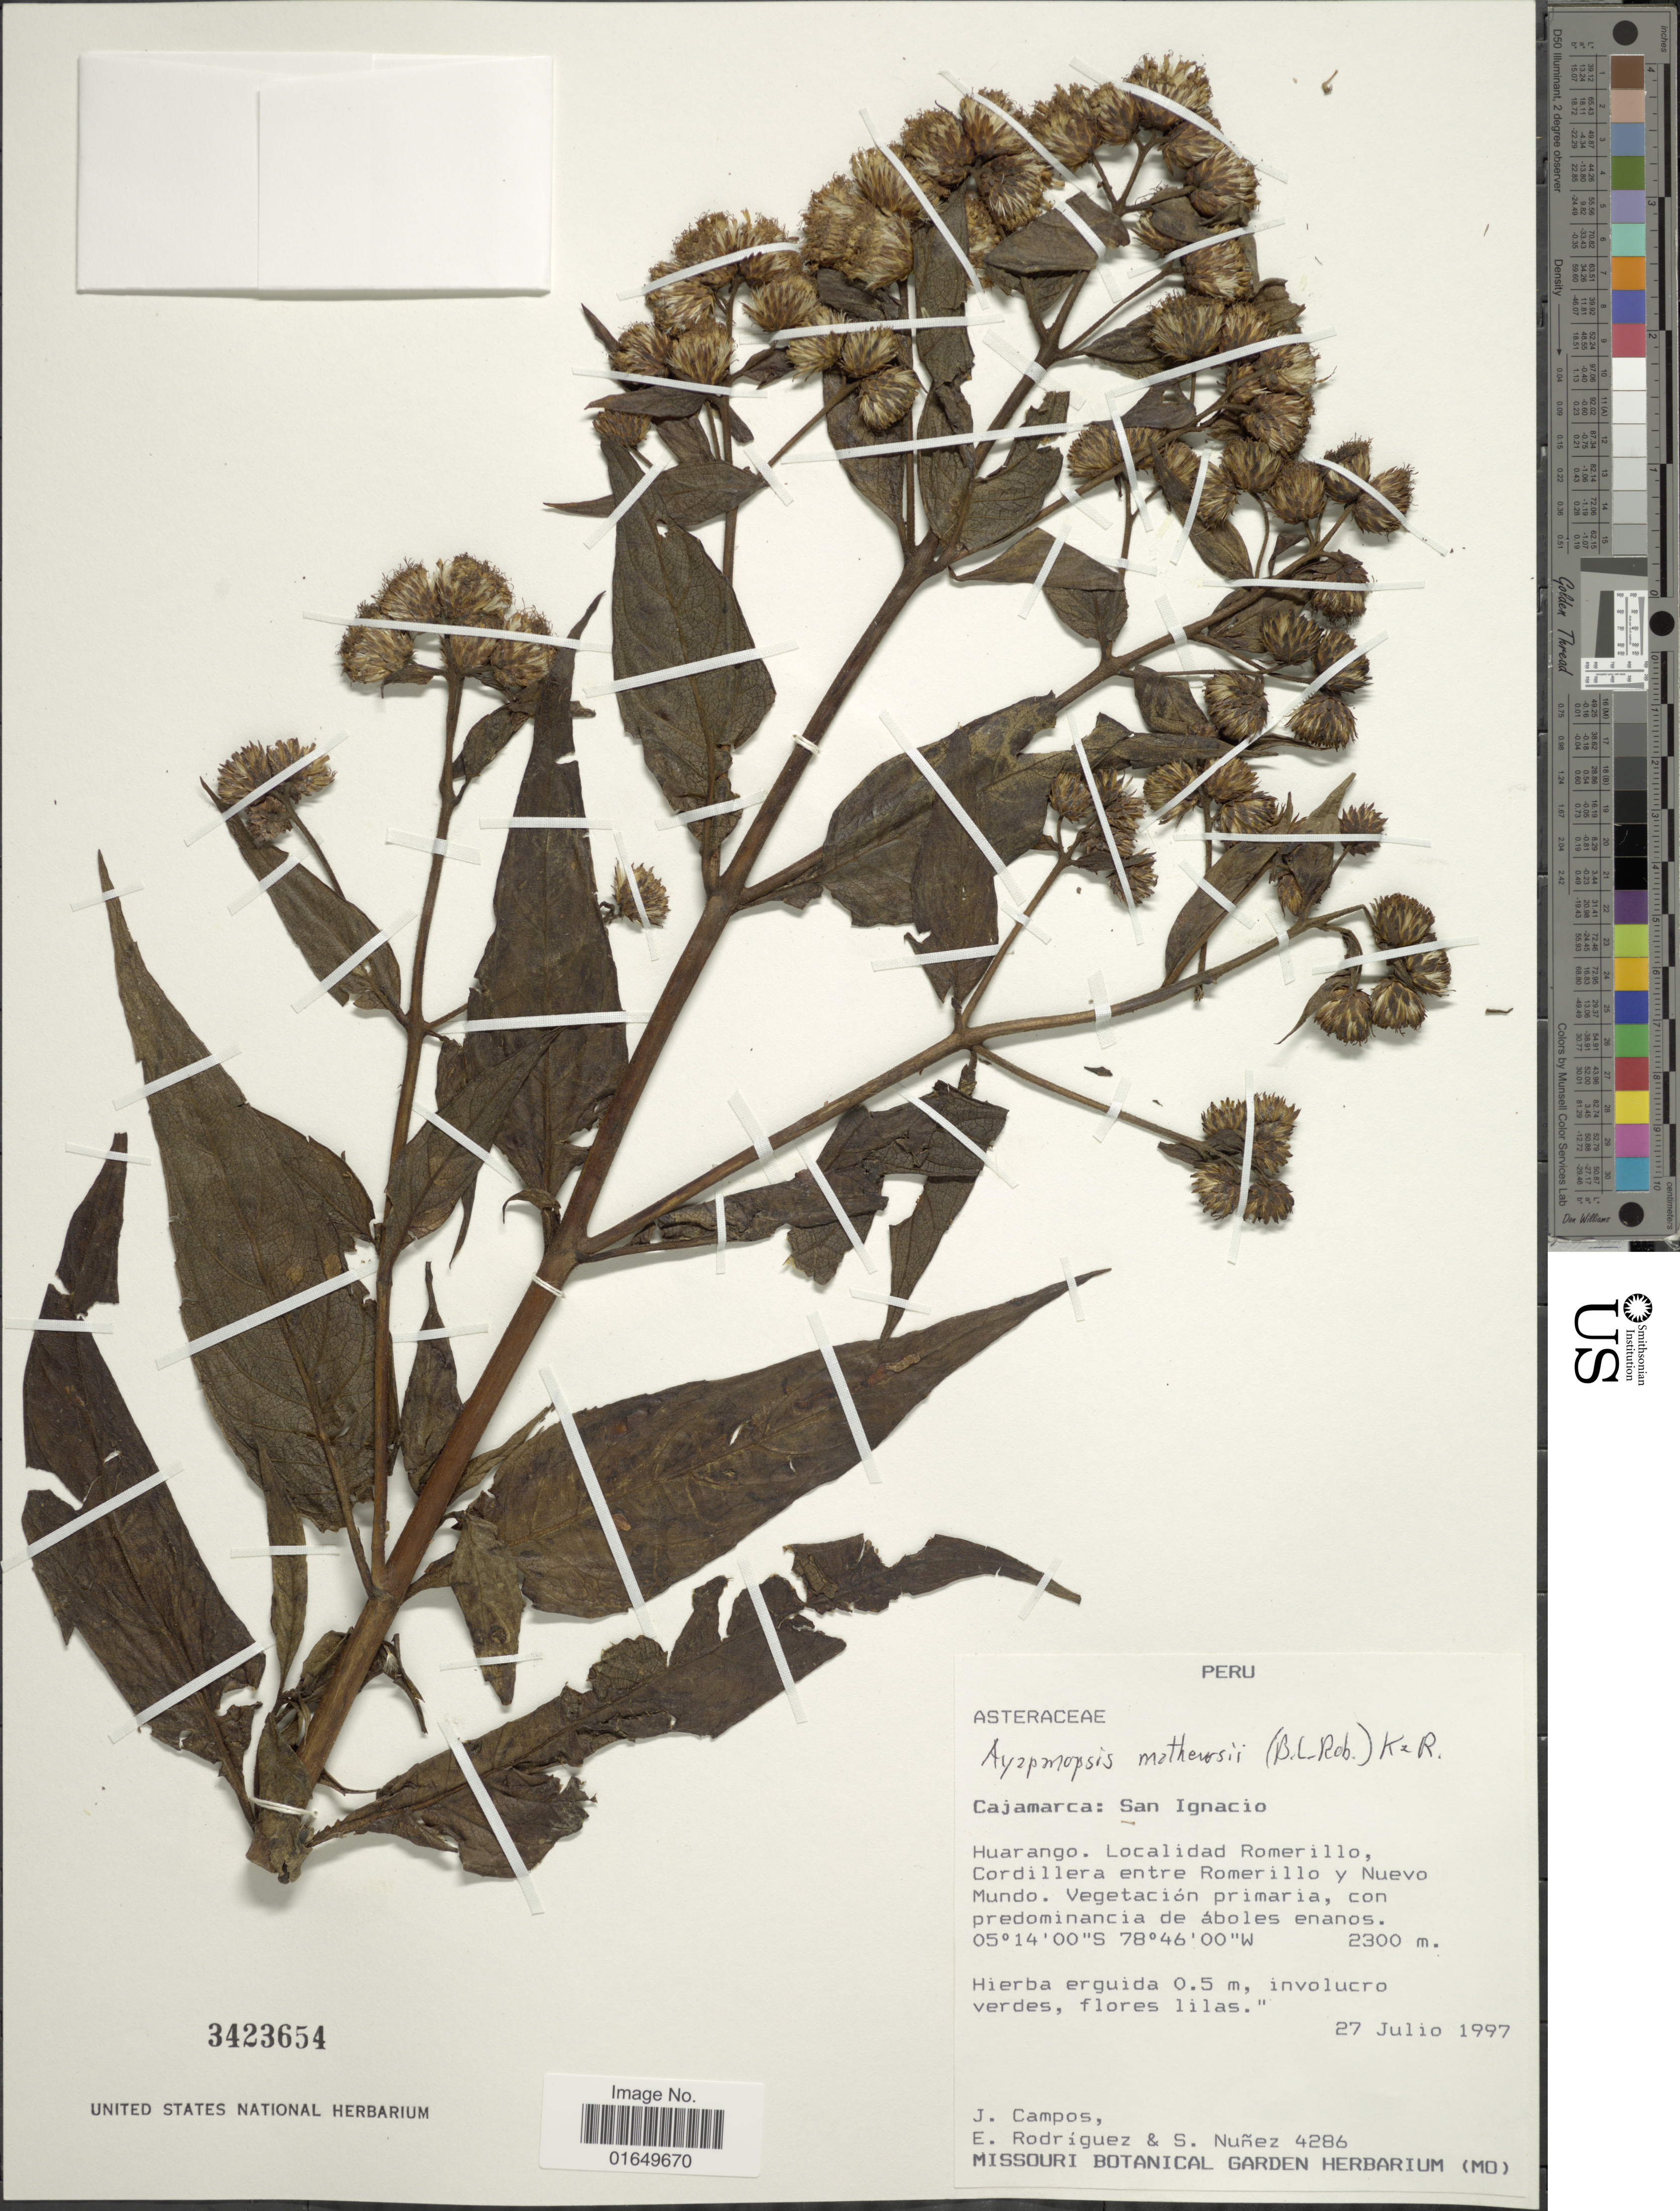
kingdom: Plantae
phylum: Tracheophyta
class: Magnoliopsida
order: Asterales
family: Asteraceae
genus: Ayapanopsis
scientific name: Ayapanopsis mathewsii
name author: (B.L. Rob.) R.M. King & H. Rob.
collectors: J. Campos, E. Rodriguez & S. Nuñez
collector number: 4286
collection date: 1997-07-27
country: Peru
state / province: Cajamarca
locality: San Ignacio. Huarango. Localidad Romerillo, Cordillera entre Romerillo y Nuevo Mundo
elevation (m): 2300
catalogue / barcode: US 3423654